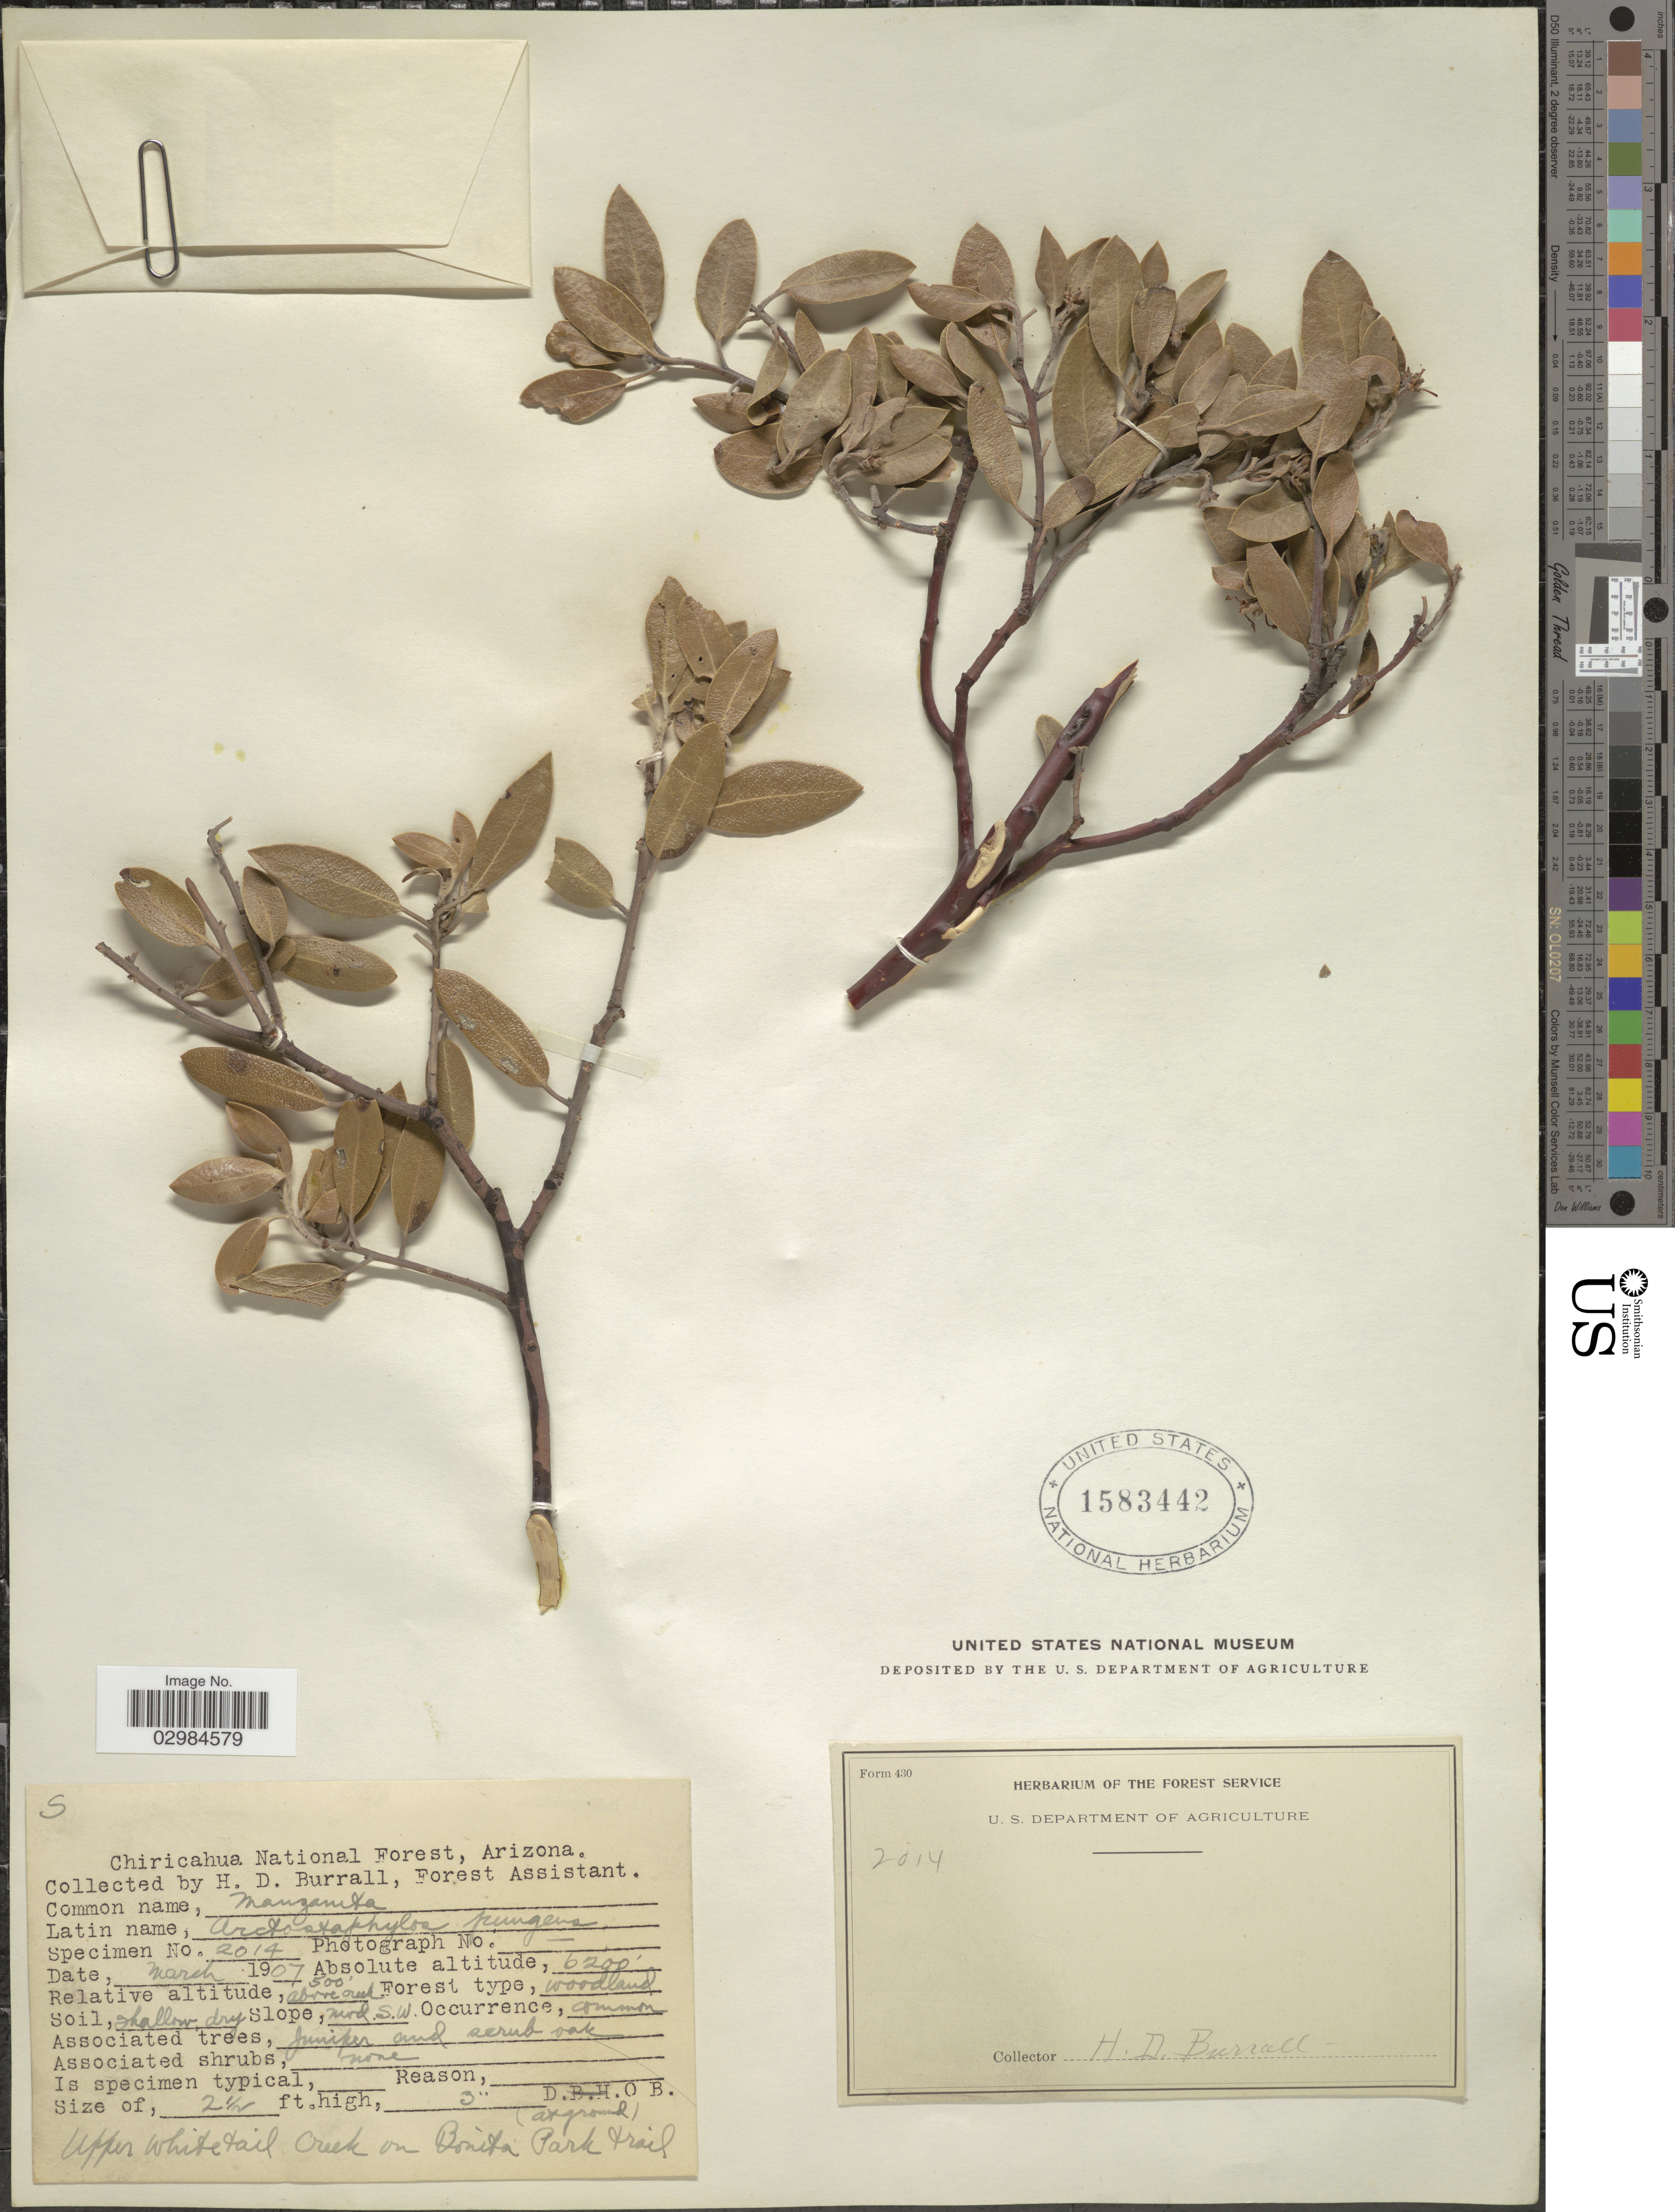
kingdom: Plantae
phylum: Tracheophyta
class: Magnoliopsida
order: Ericales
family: Ericaceae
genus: Arctostaphylos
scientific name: Arctostaphylos pungens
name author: Kunth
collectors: H. Burrall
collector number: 2014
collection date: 1907-03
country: United States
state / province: Arizona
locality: Chiricahua National Forest. Upper Whitetail Creek on Bonita Park trail.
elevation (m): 1890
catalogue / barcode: US 1583442